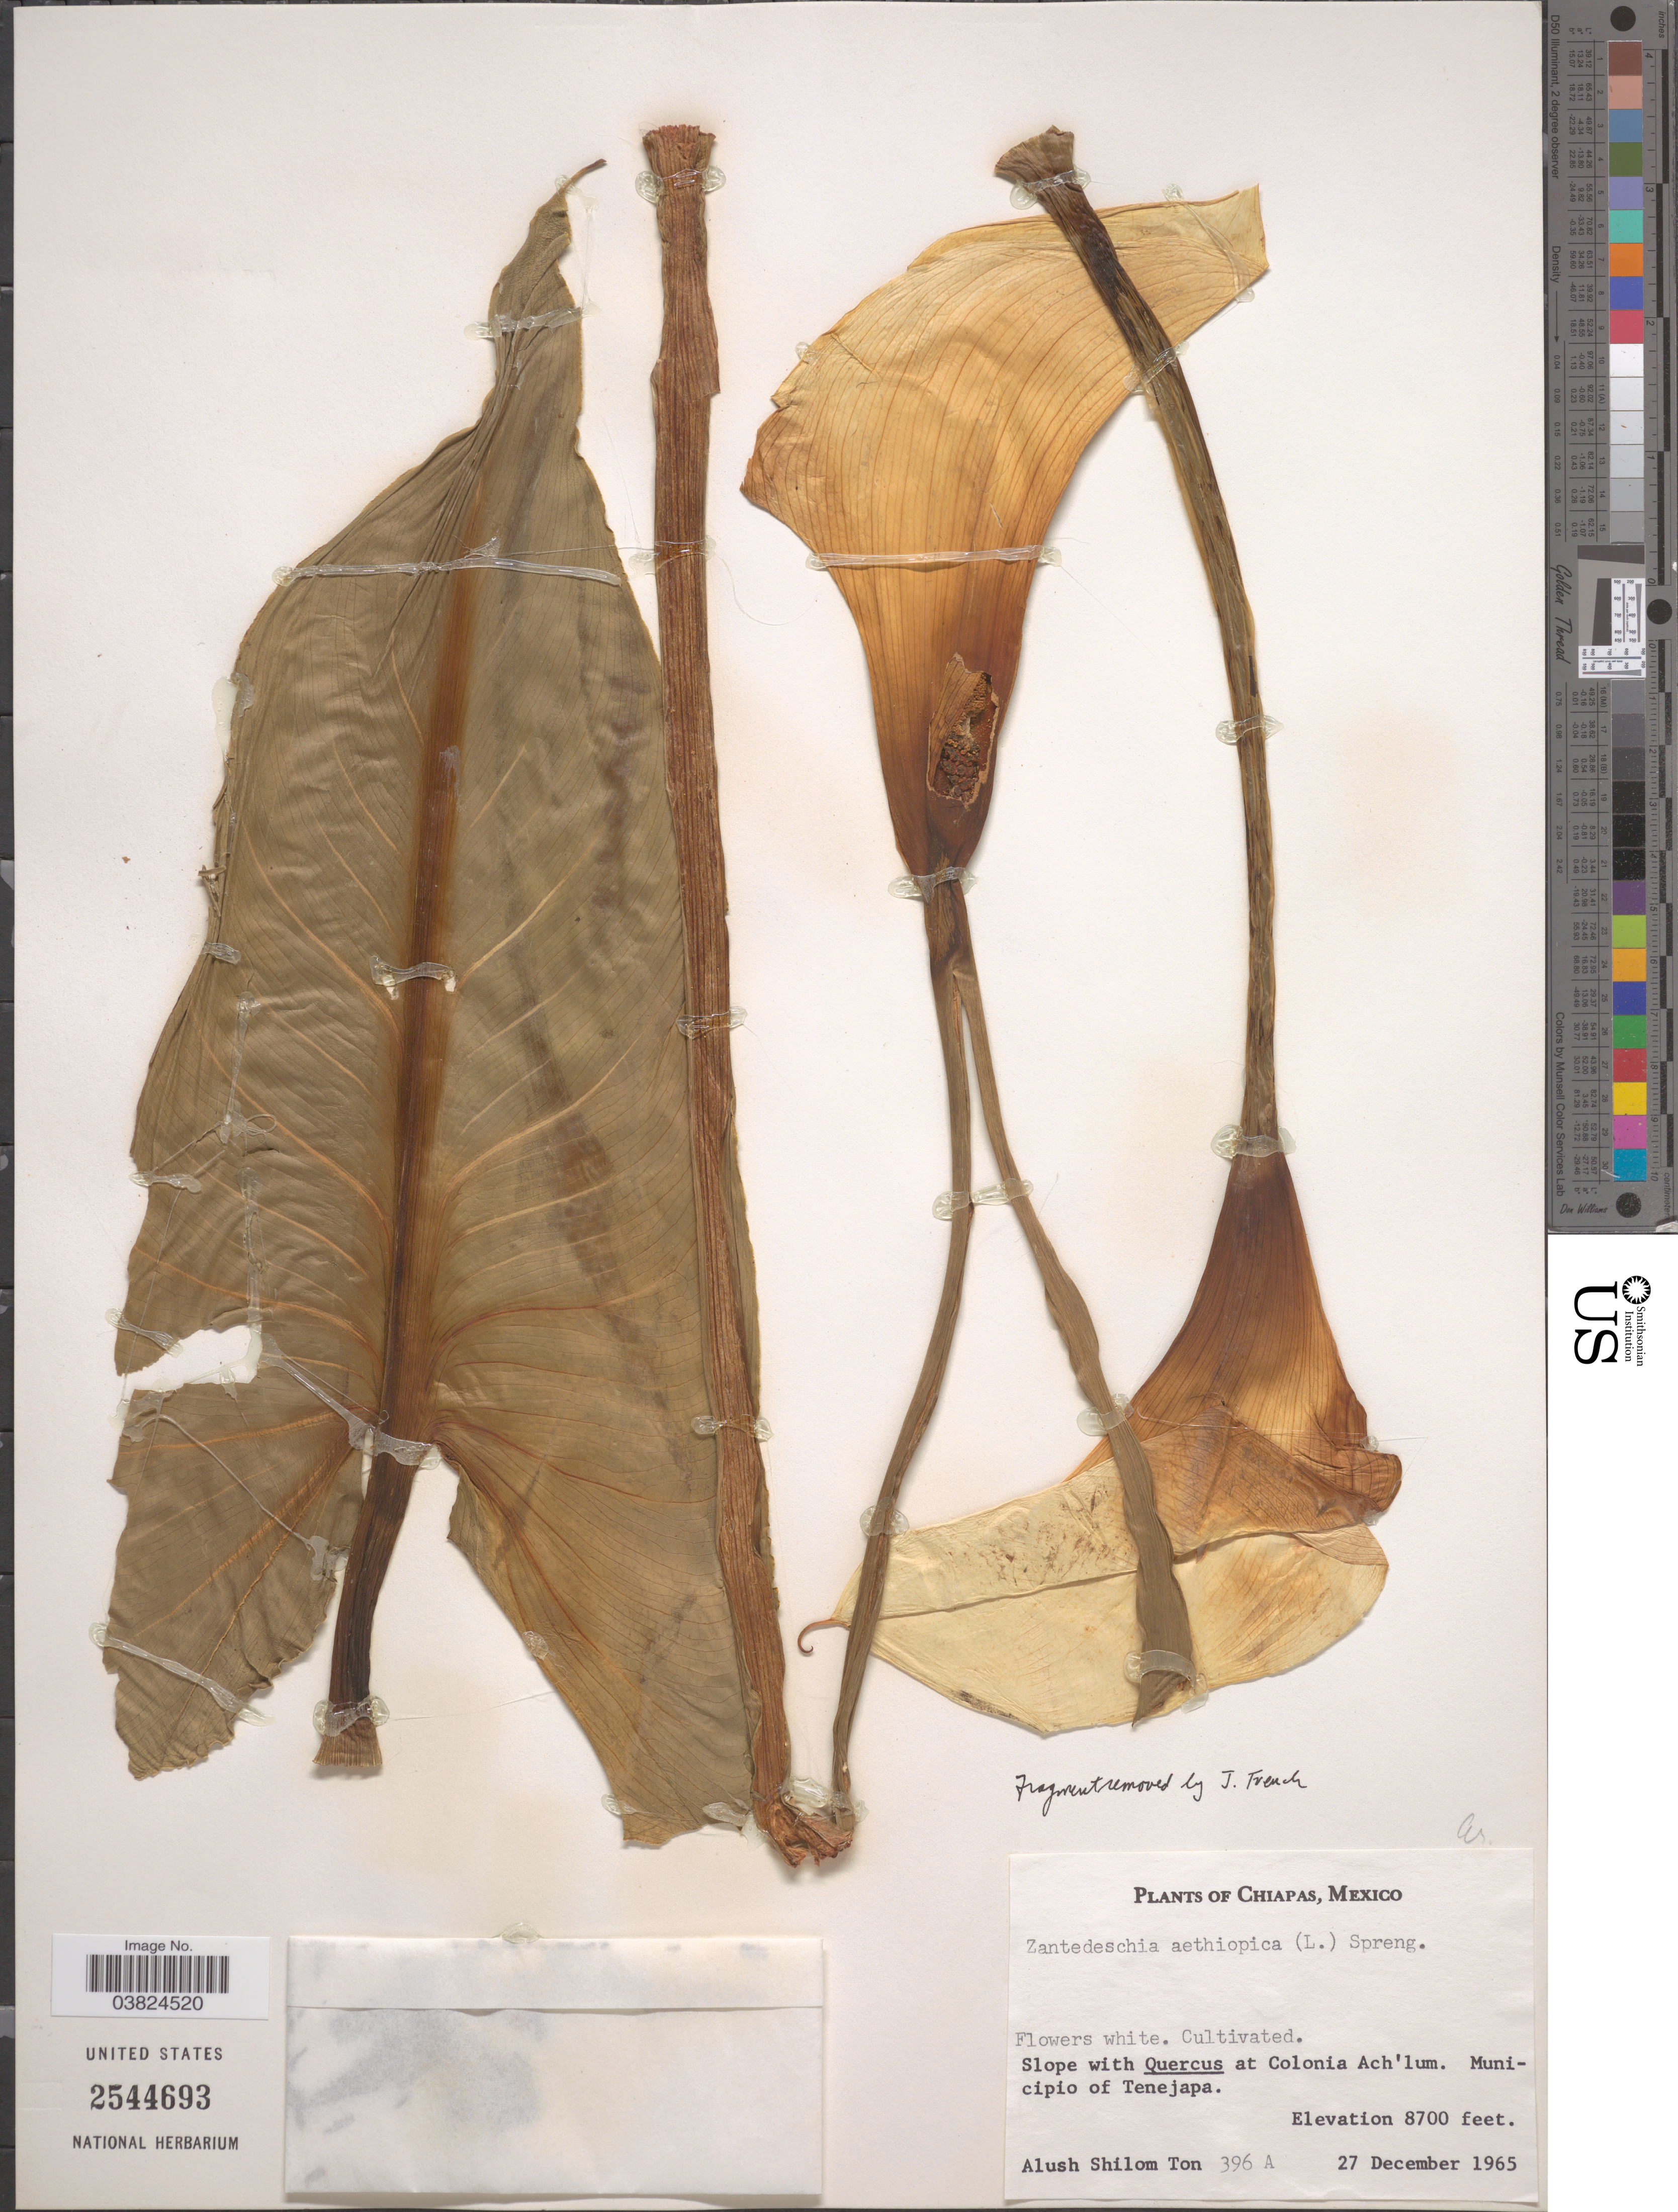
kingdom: Plantae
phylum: Tracheophyta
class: Liliopsida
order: Alismatales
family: Araceae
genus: Zantedeschia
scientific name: Zantedeschia aethiopica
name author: (L.) Spreng.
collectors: A. S. Ton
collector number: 396A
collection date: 1965-12-27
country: Mexico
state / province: Chiapas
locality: Slope with Quercus at Colonia Ach'lum. Municipio of Tenejapa.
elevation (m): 2652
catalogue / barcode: US 2544693